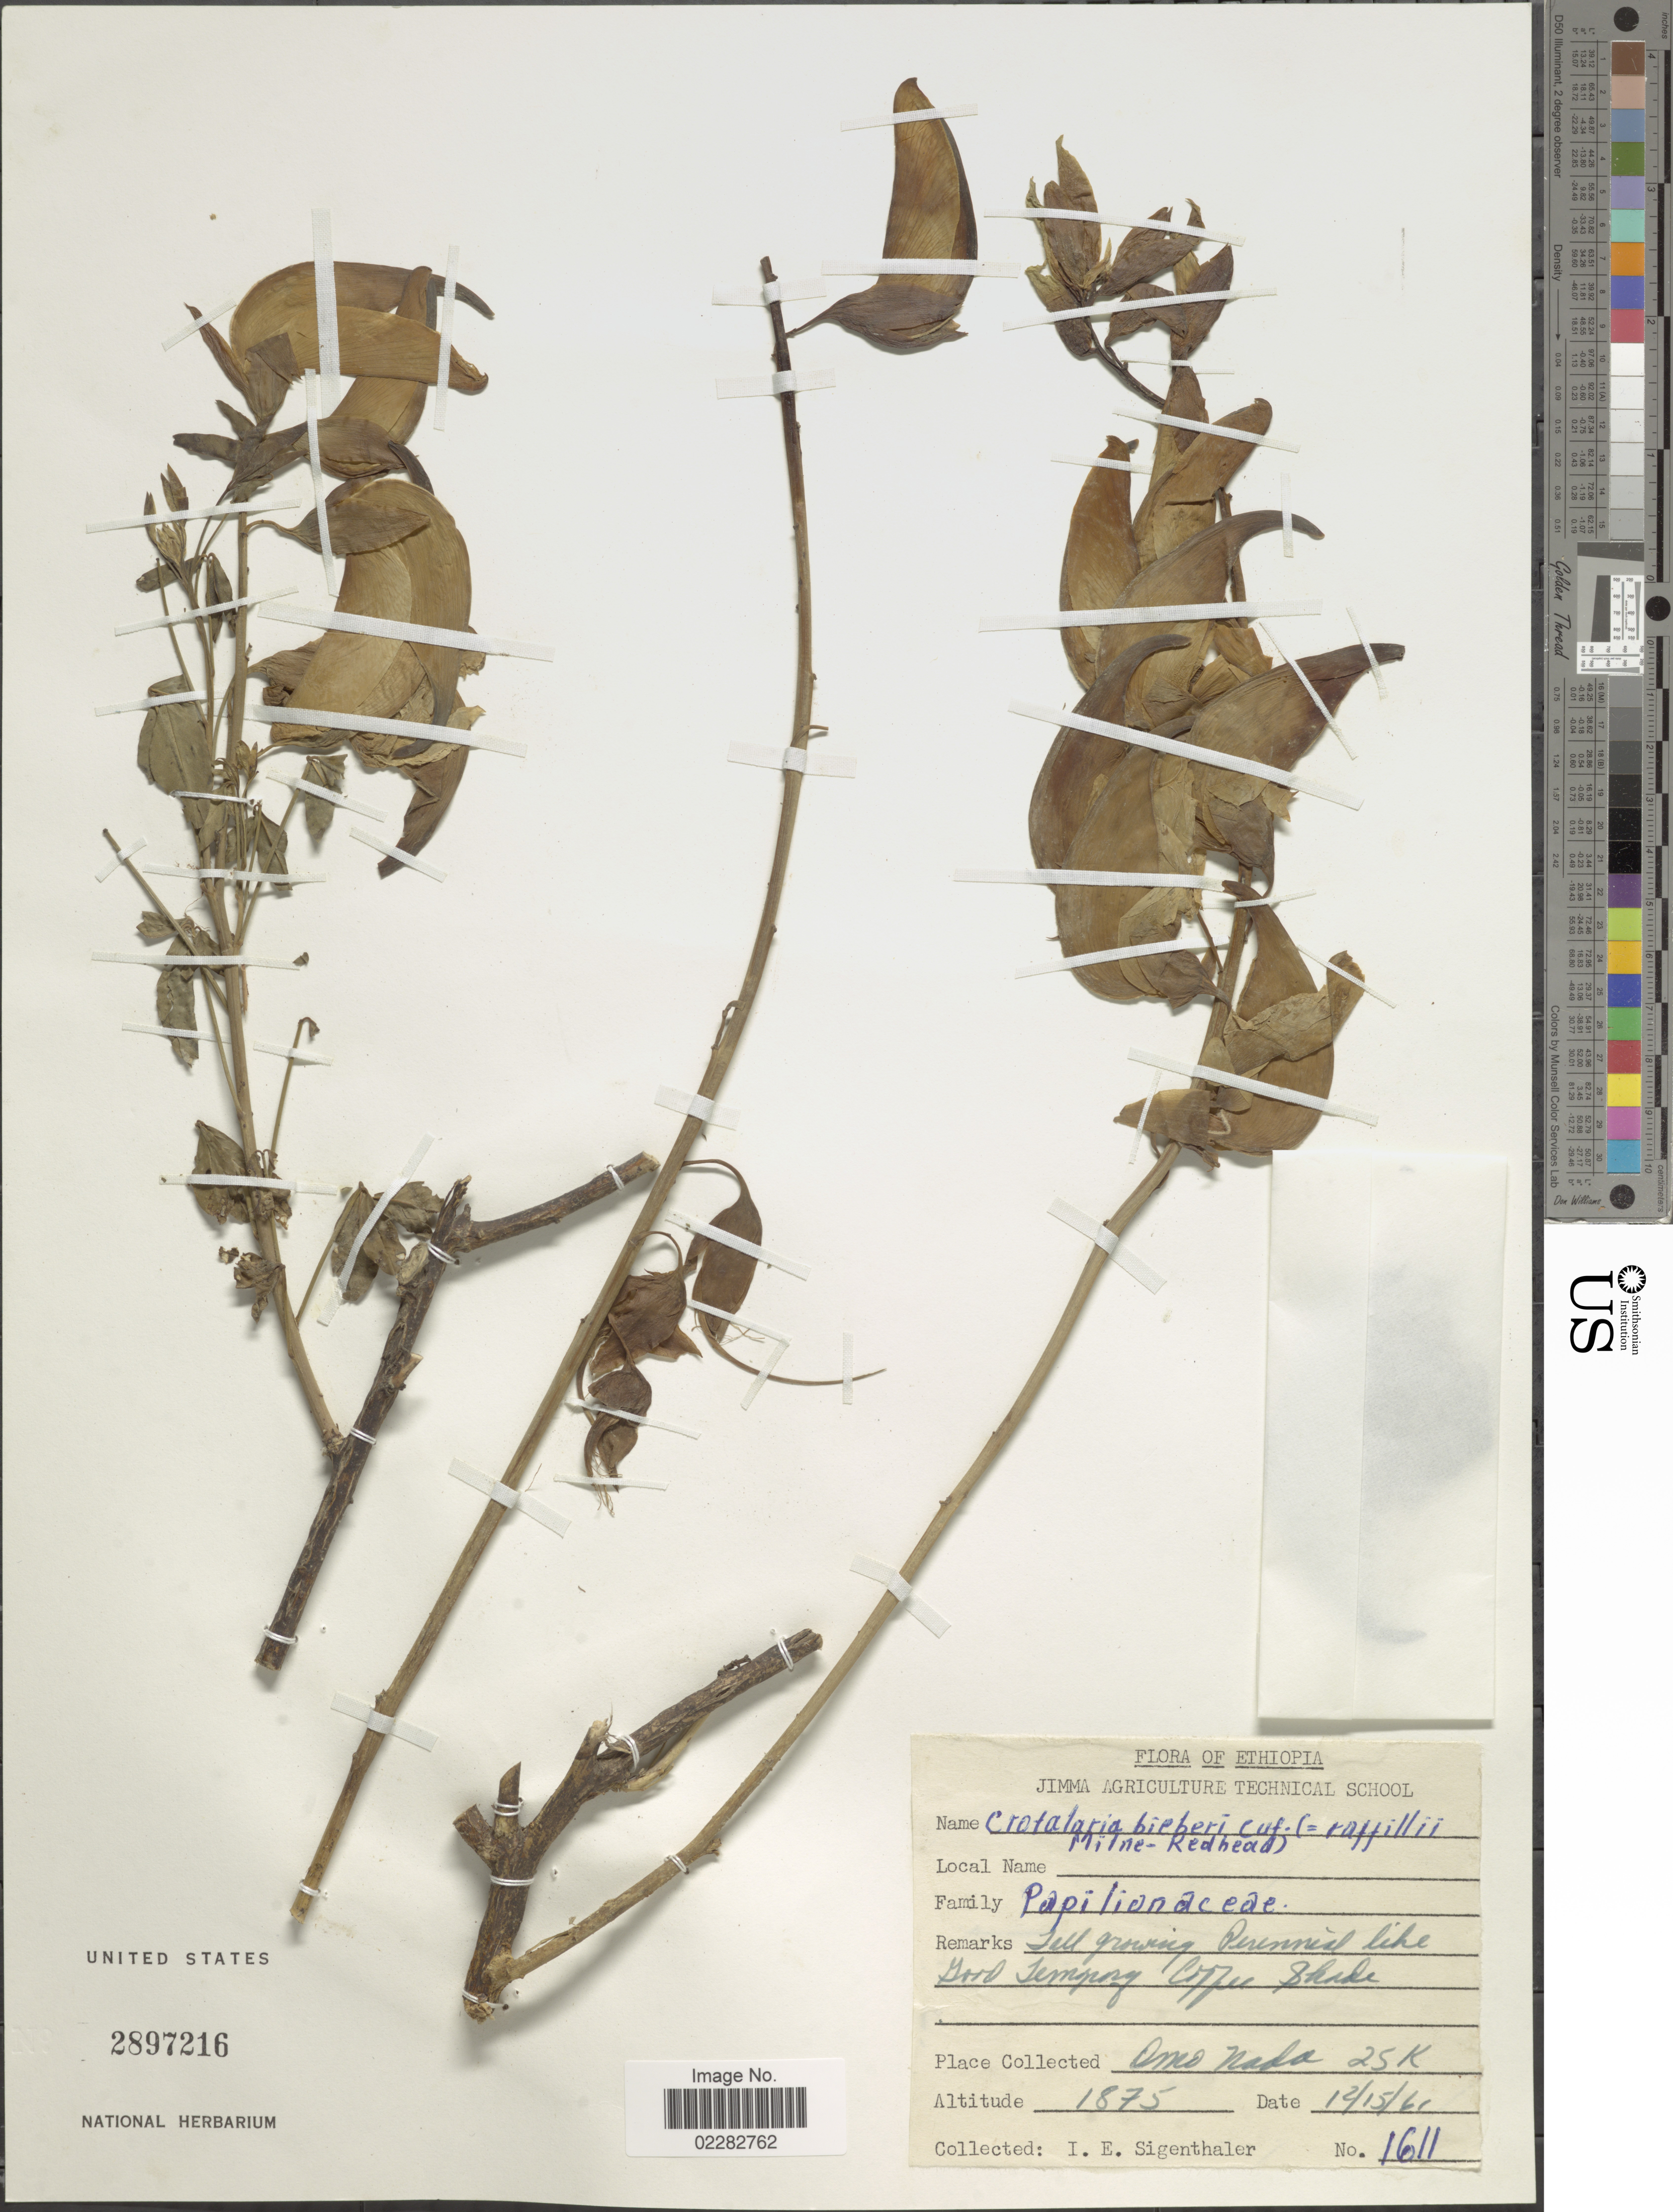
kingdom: Plantae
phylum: Tracheophyta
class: Magnoliopsida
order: Fabales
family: Fabaceae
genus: Crotalaria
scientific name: Crotalaria bieberi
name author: Cufod.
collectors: I. Sigenthaler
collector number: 1611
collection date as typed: Transcribed d/m/y: 15/12/61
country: Ethiopia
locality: Omo Nada 25K.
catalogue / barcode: US 2897216